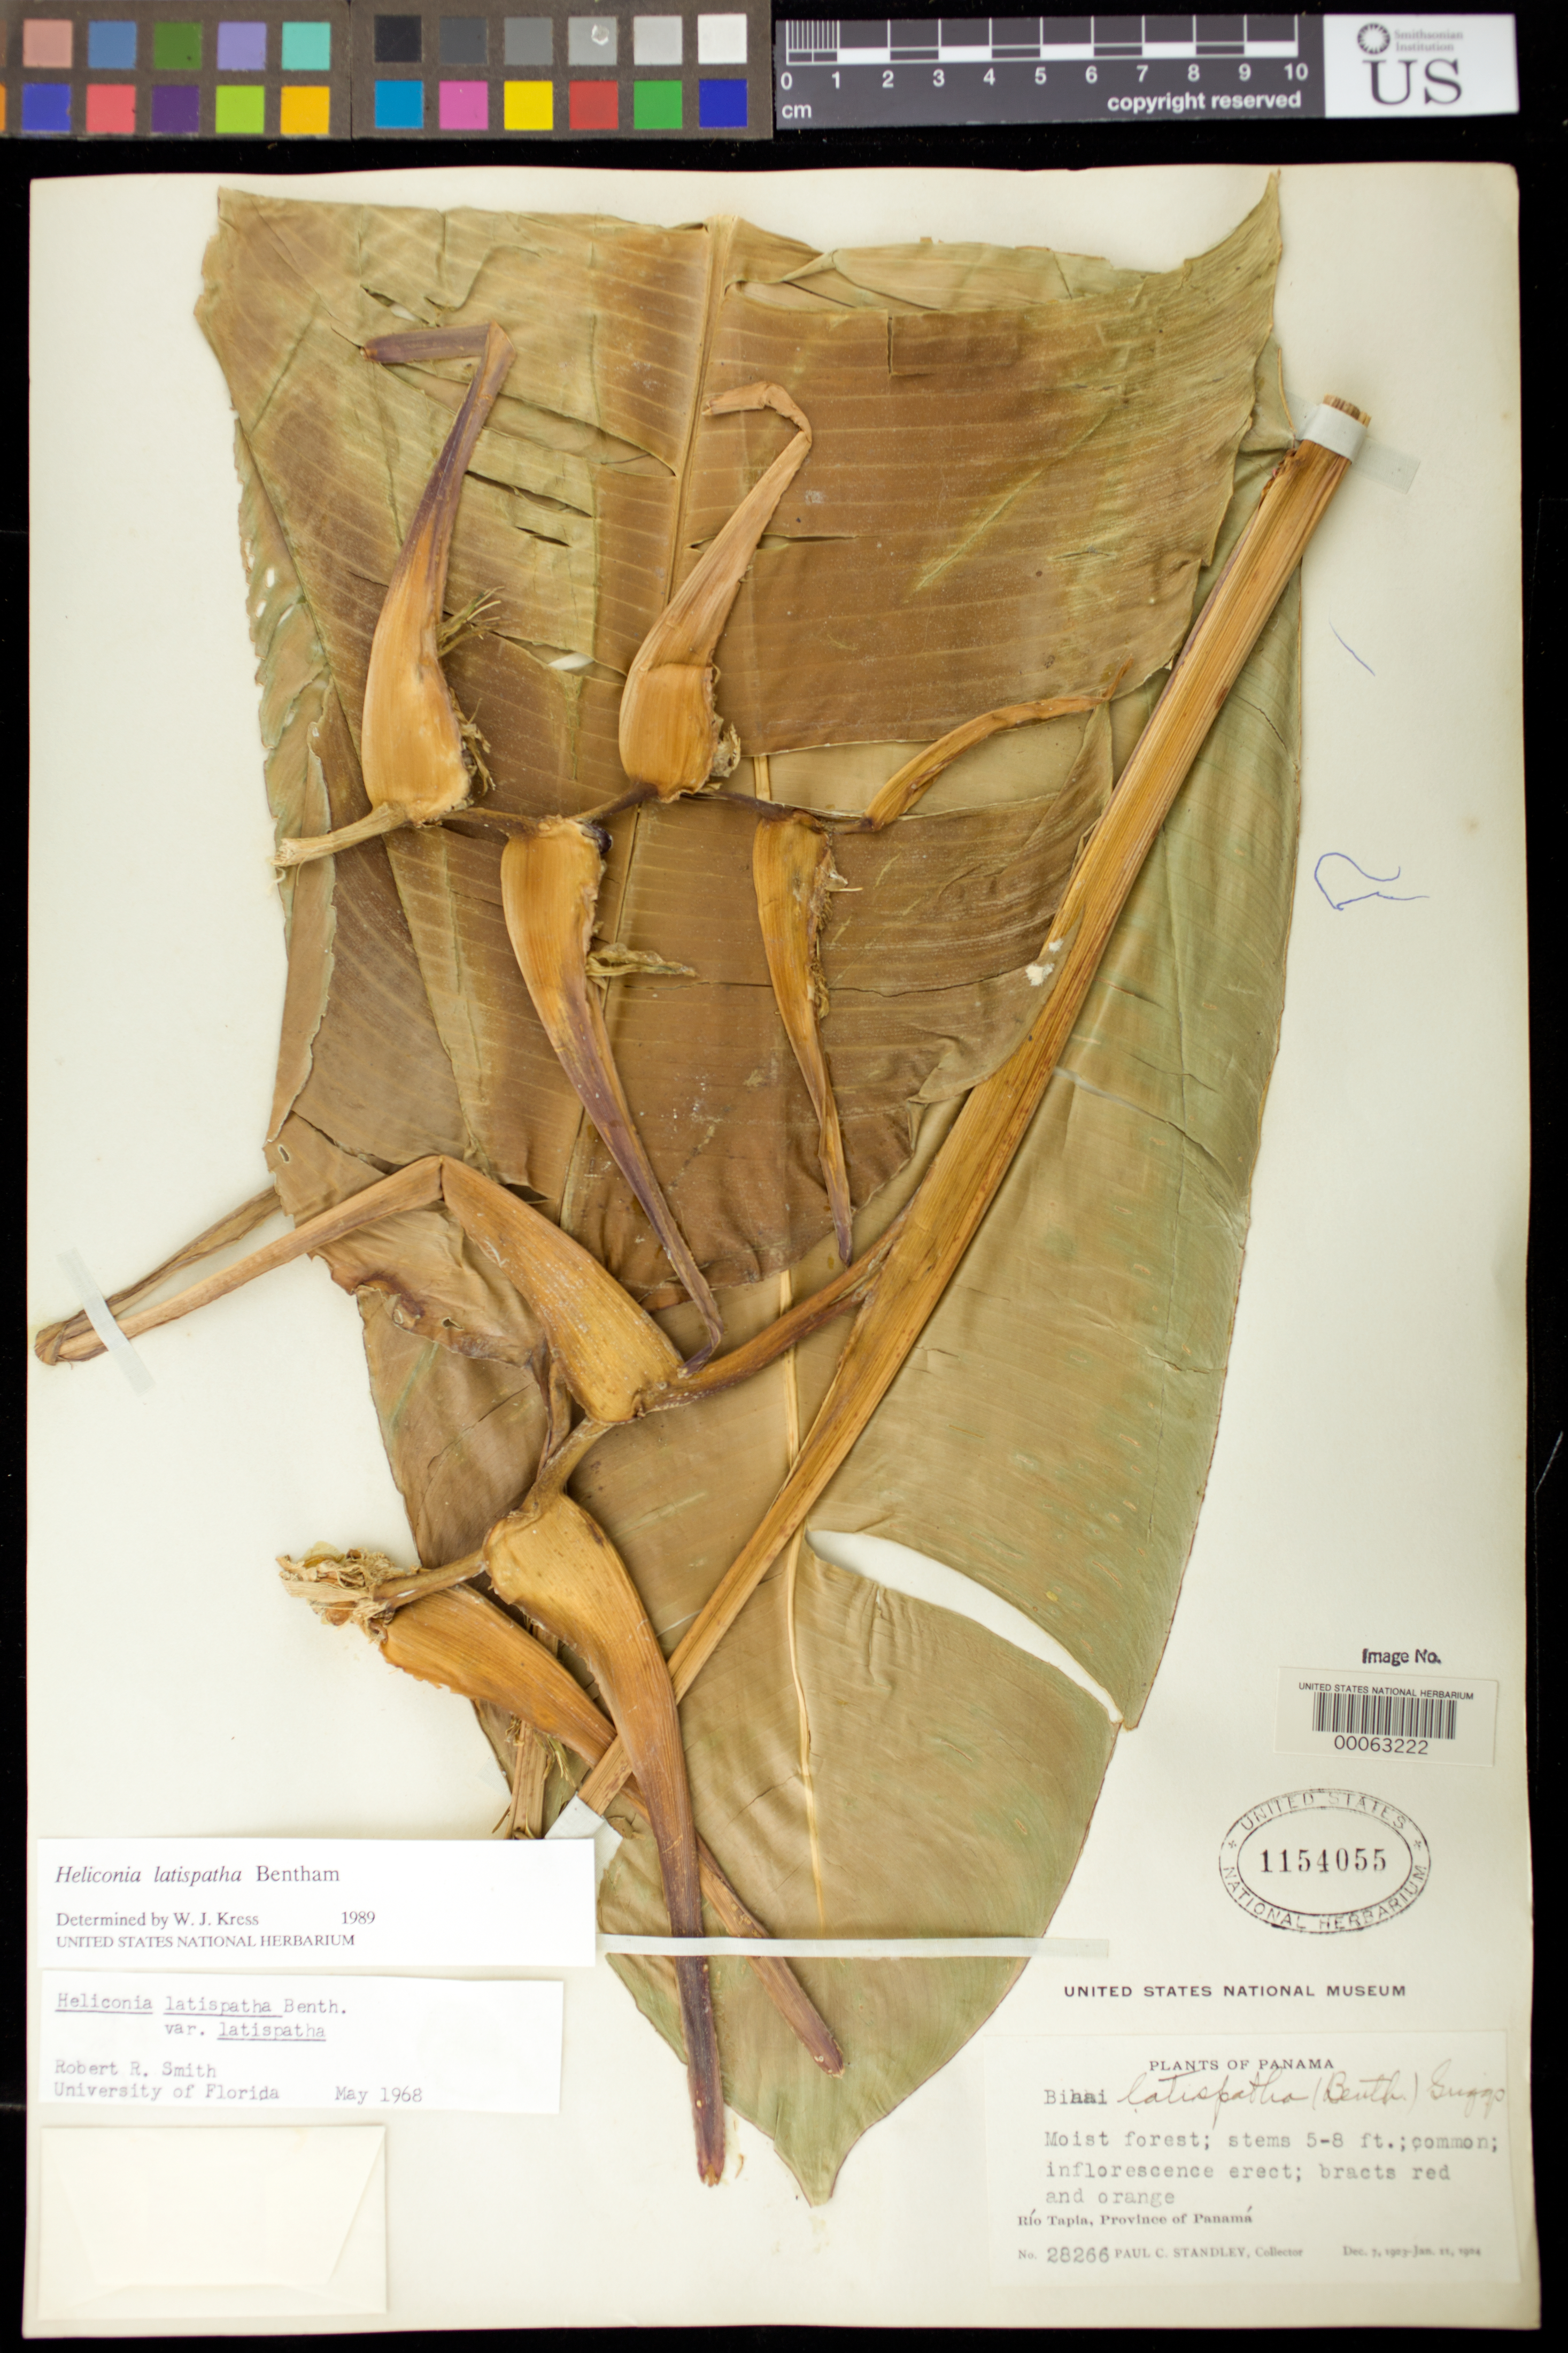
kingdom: Plantae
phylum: Tracheophyta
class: Liliopsida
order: Zingiberales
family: Heliconiaceae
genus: Heliconia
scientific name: Heliconia latispatha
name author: Benth.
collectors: P. C. Standley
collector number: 28266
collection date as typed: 07 Dec 1923 to 11 Jan 1924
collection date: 1923-12-07/1924-01-11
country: Panama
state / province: Panamá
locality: Rio Tapia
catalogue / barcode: US 1154055